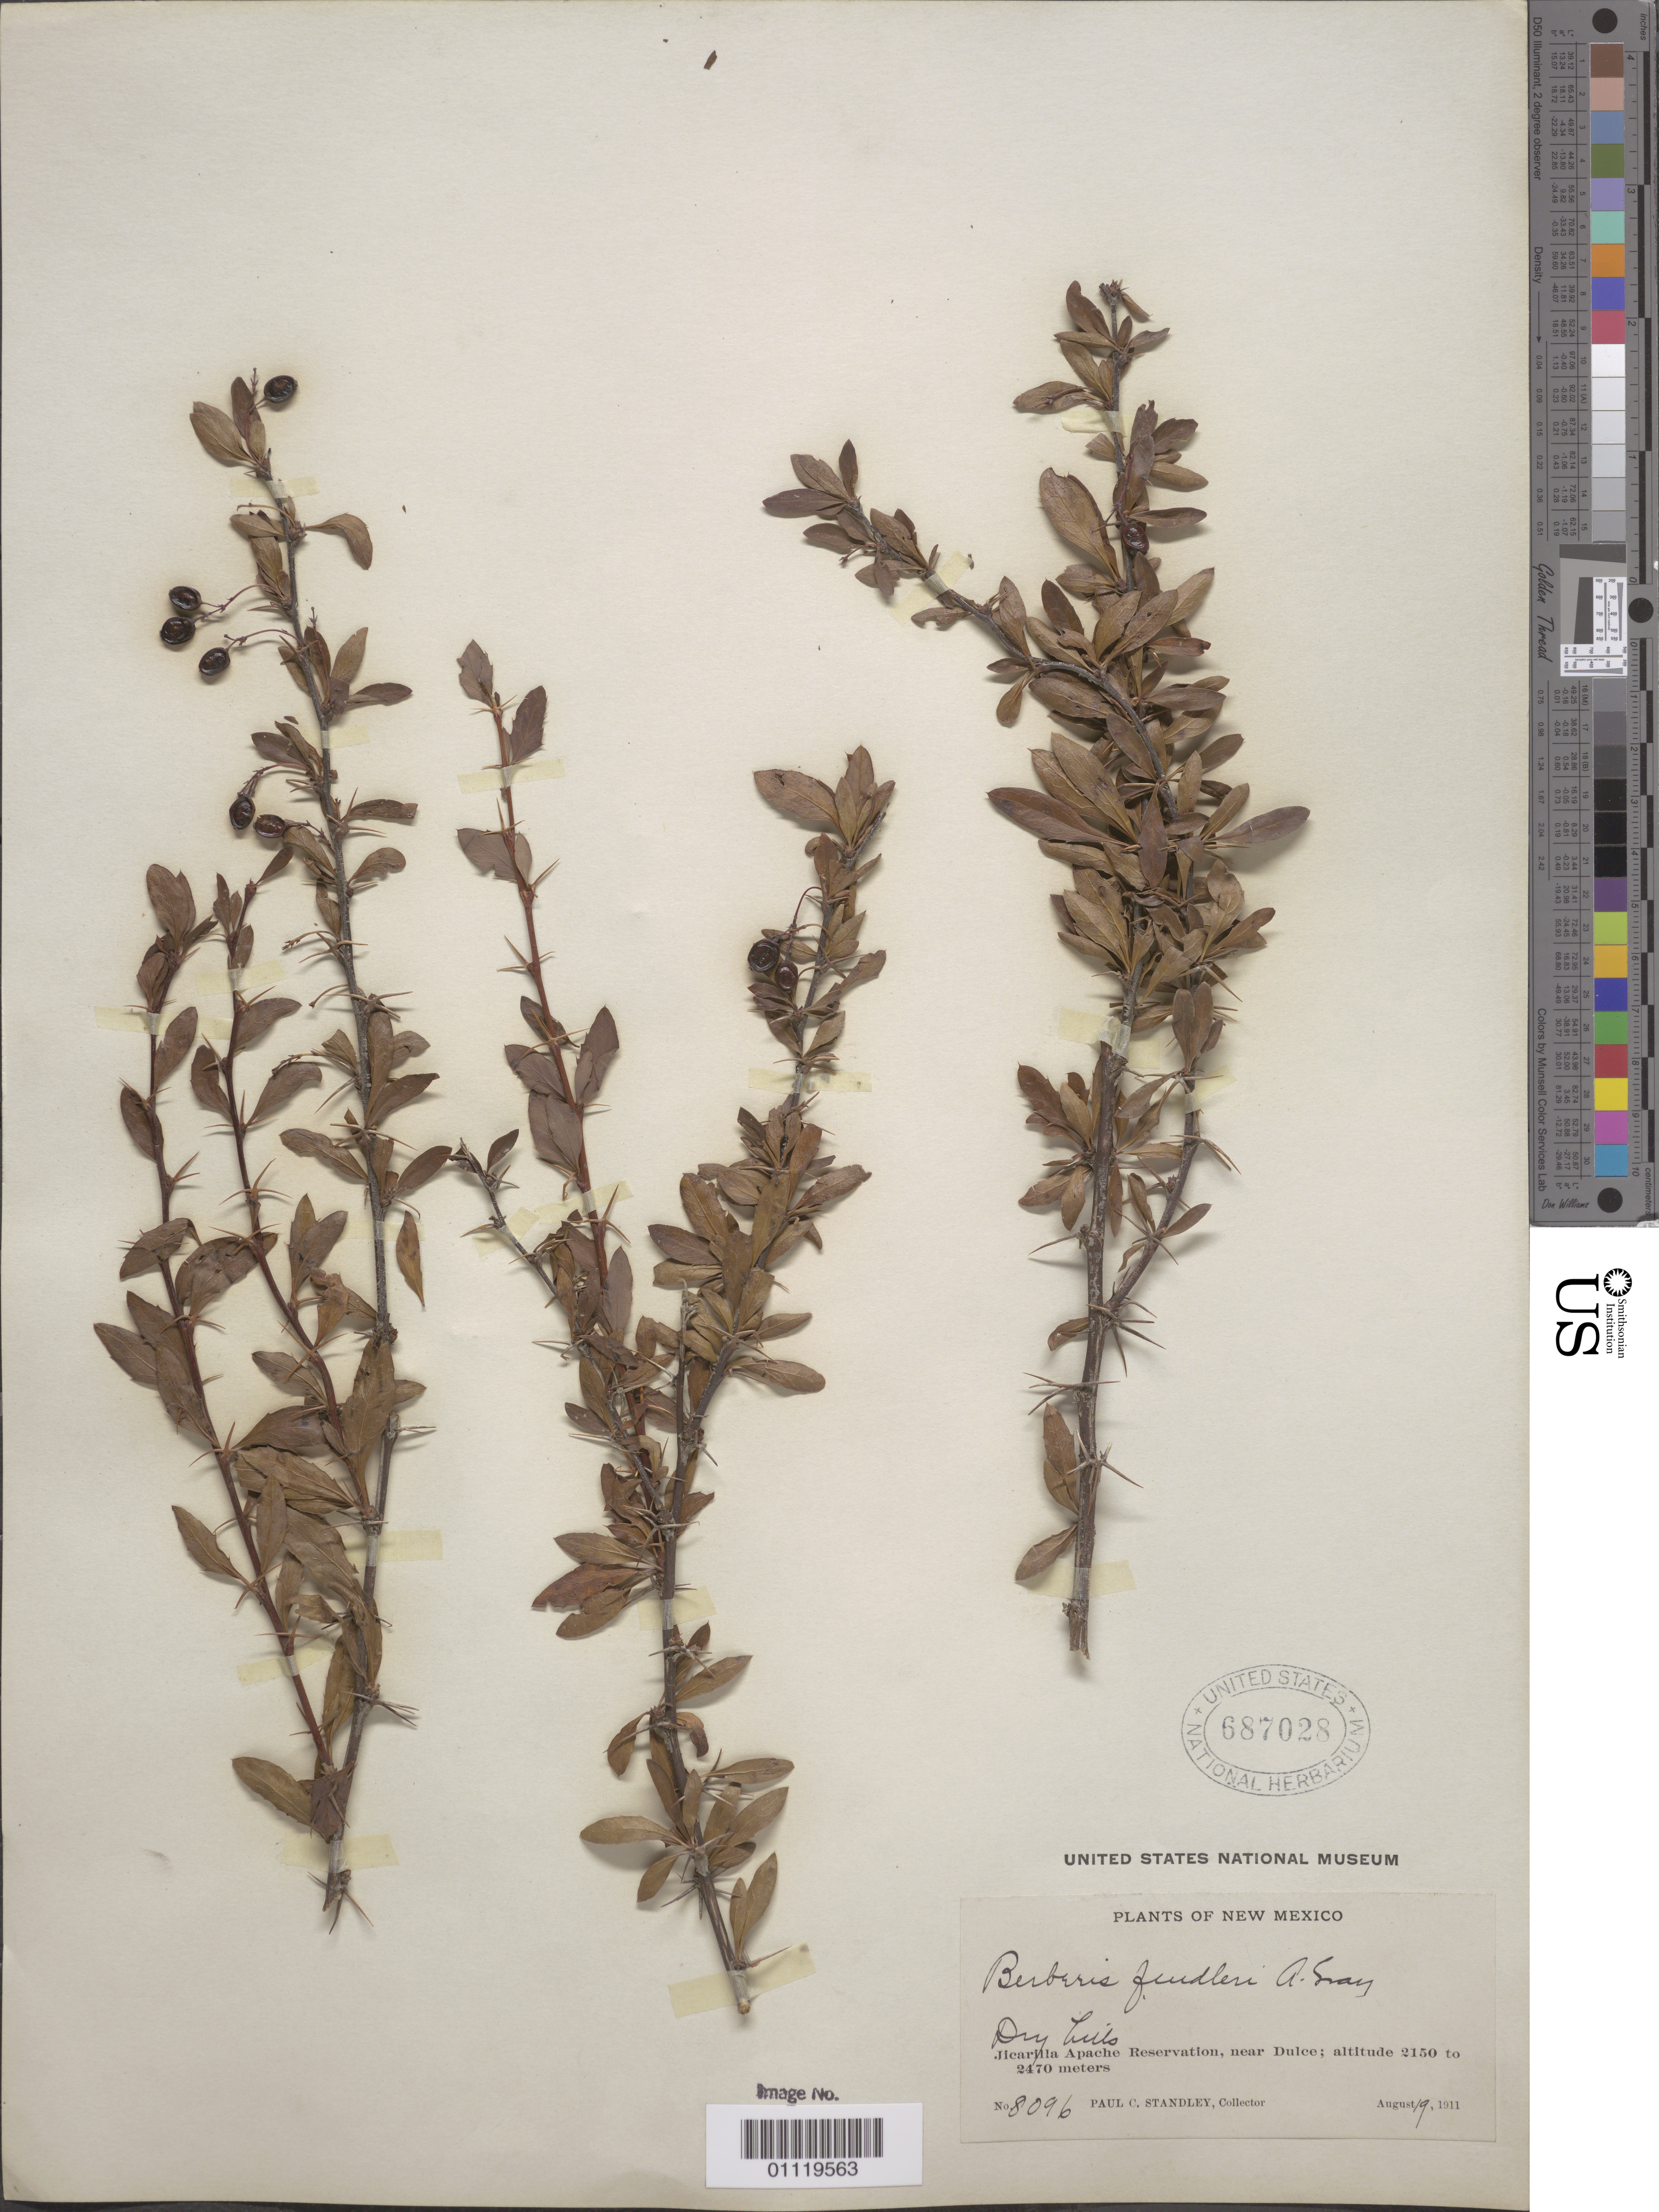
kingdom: Plantae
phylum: Tracheophyta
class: Magnoliopsida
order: Ranunculales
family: Berberidaceae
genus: Berberis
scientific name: Berberis fendleri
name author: A. Gray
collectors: P. C. Standley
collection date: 1911-08-19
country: United States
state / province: New Mexico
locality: Jicarilla Apache Reservation, near Dulce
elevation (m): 2150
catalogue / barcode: US 680728